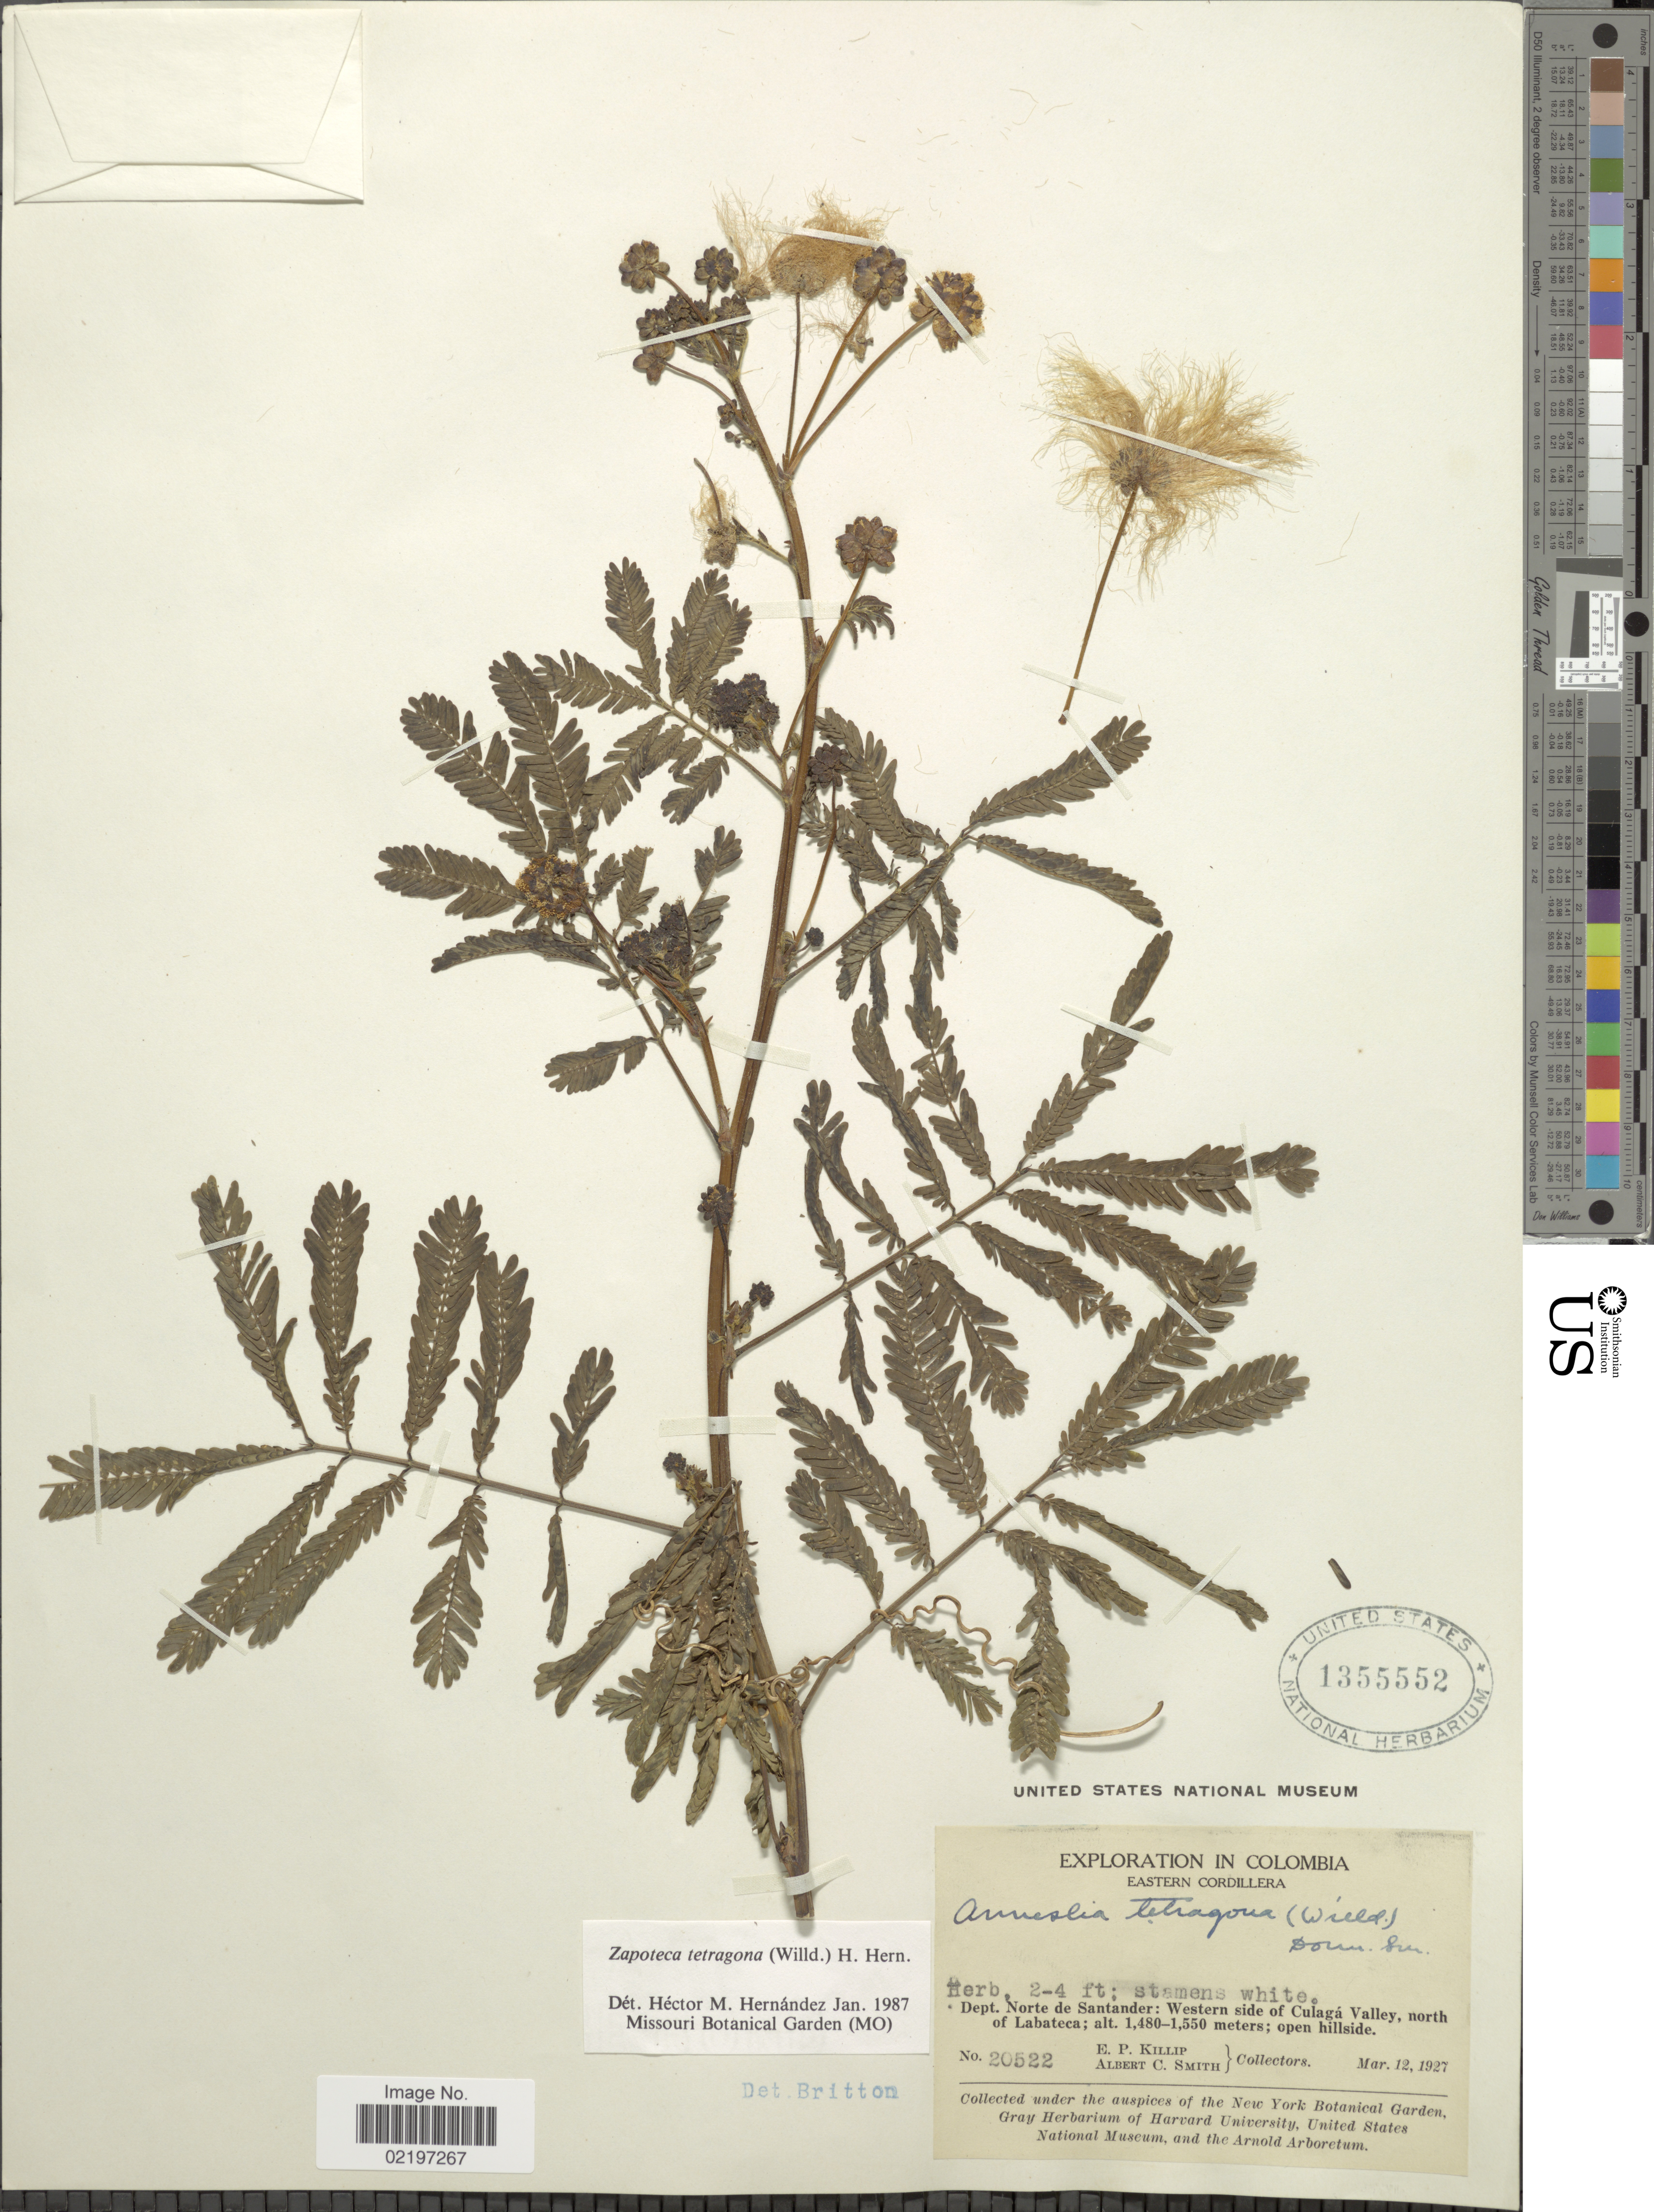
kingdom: Plantae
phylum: Tracheophyta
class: Magnoliopsida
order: Fabales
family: Fabaceae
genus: Zapoteca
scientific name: Zapoteca tetragona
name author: (Willd.) H.M. Hern.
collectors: E. P. Killip & A. C. Smith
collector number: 20522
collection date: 1927-03-12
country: Colombia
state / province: Norte de Santander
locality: Eastern Cordillera, Dept. Norte de Santander: Western side of Culagra Valley, north of Labateca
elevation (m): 1480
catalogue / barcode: US 1355552